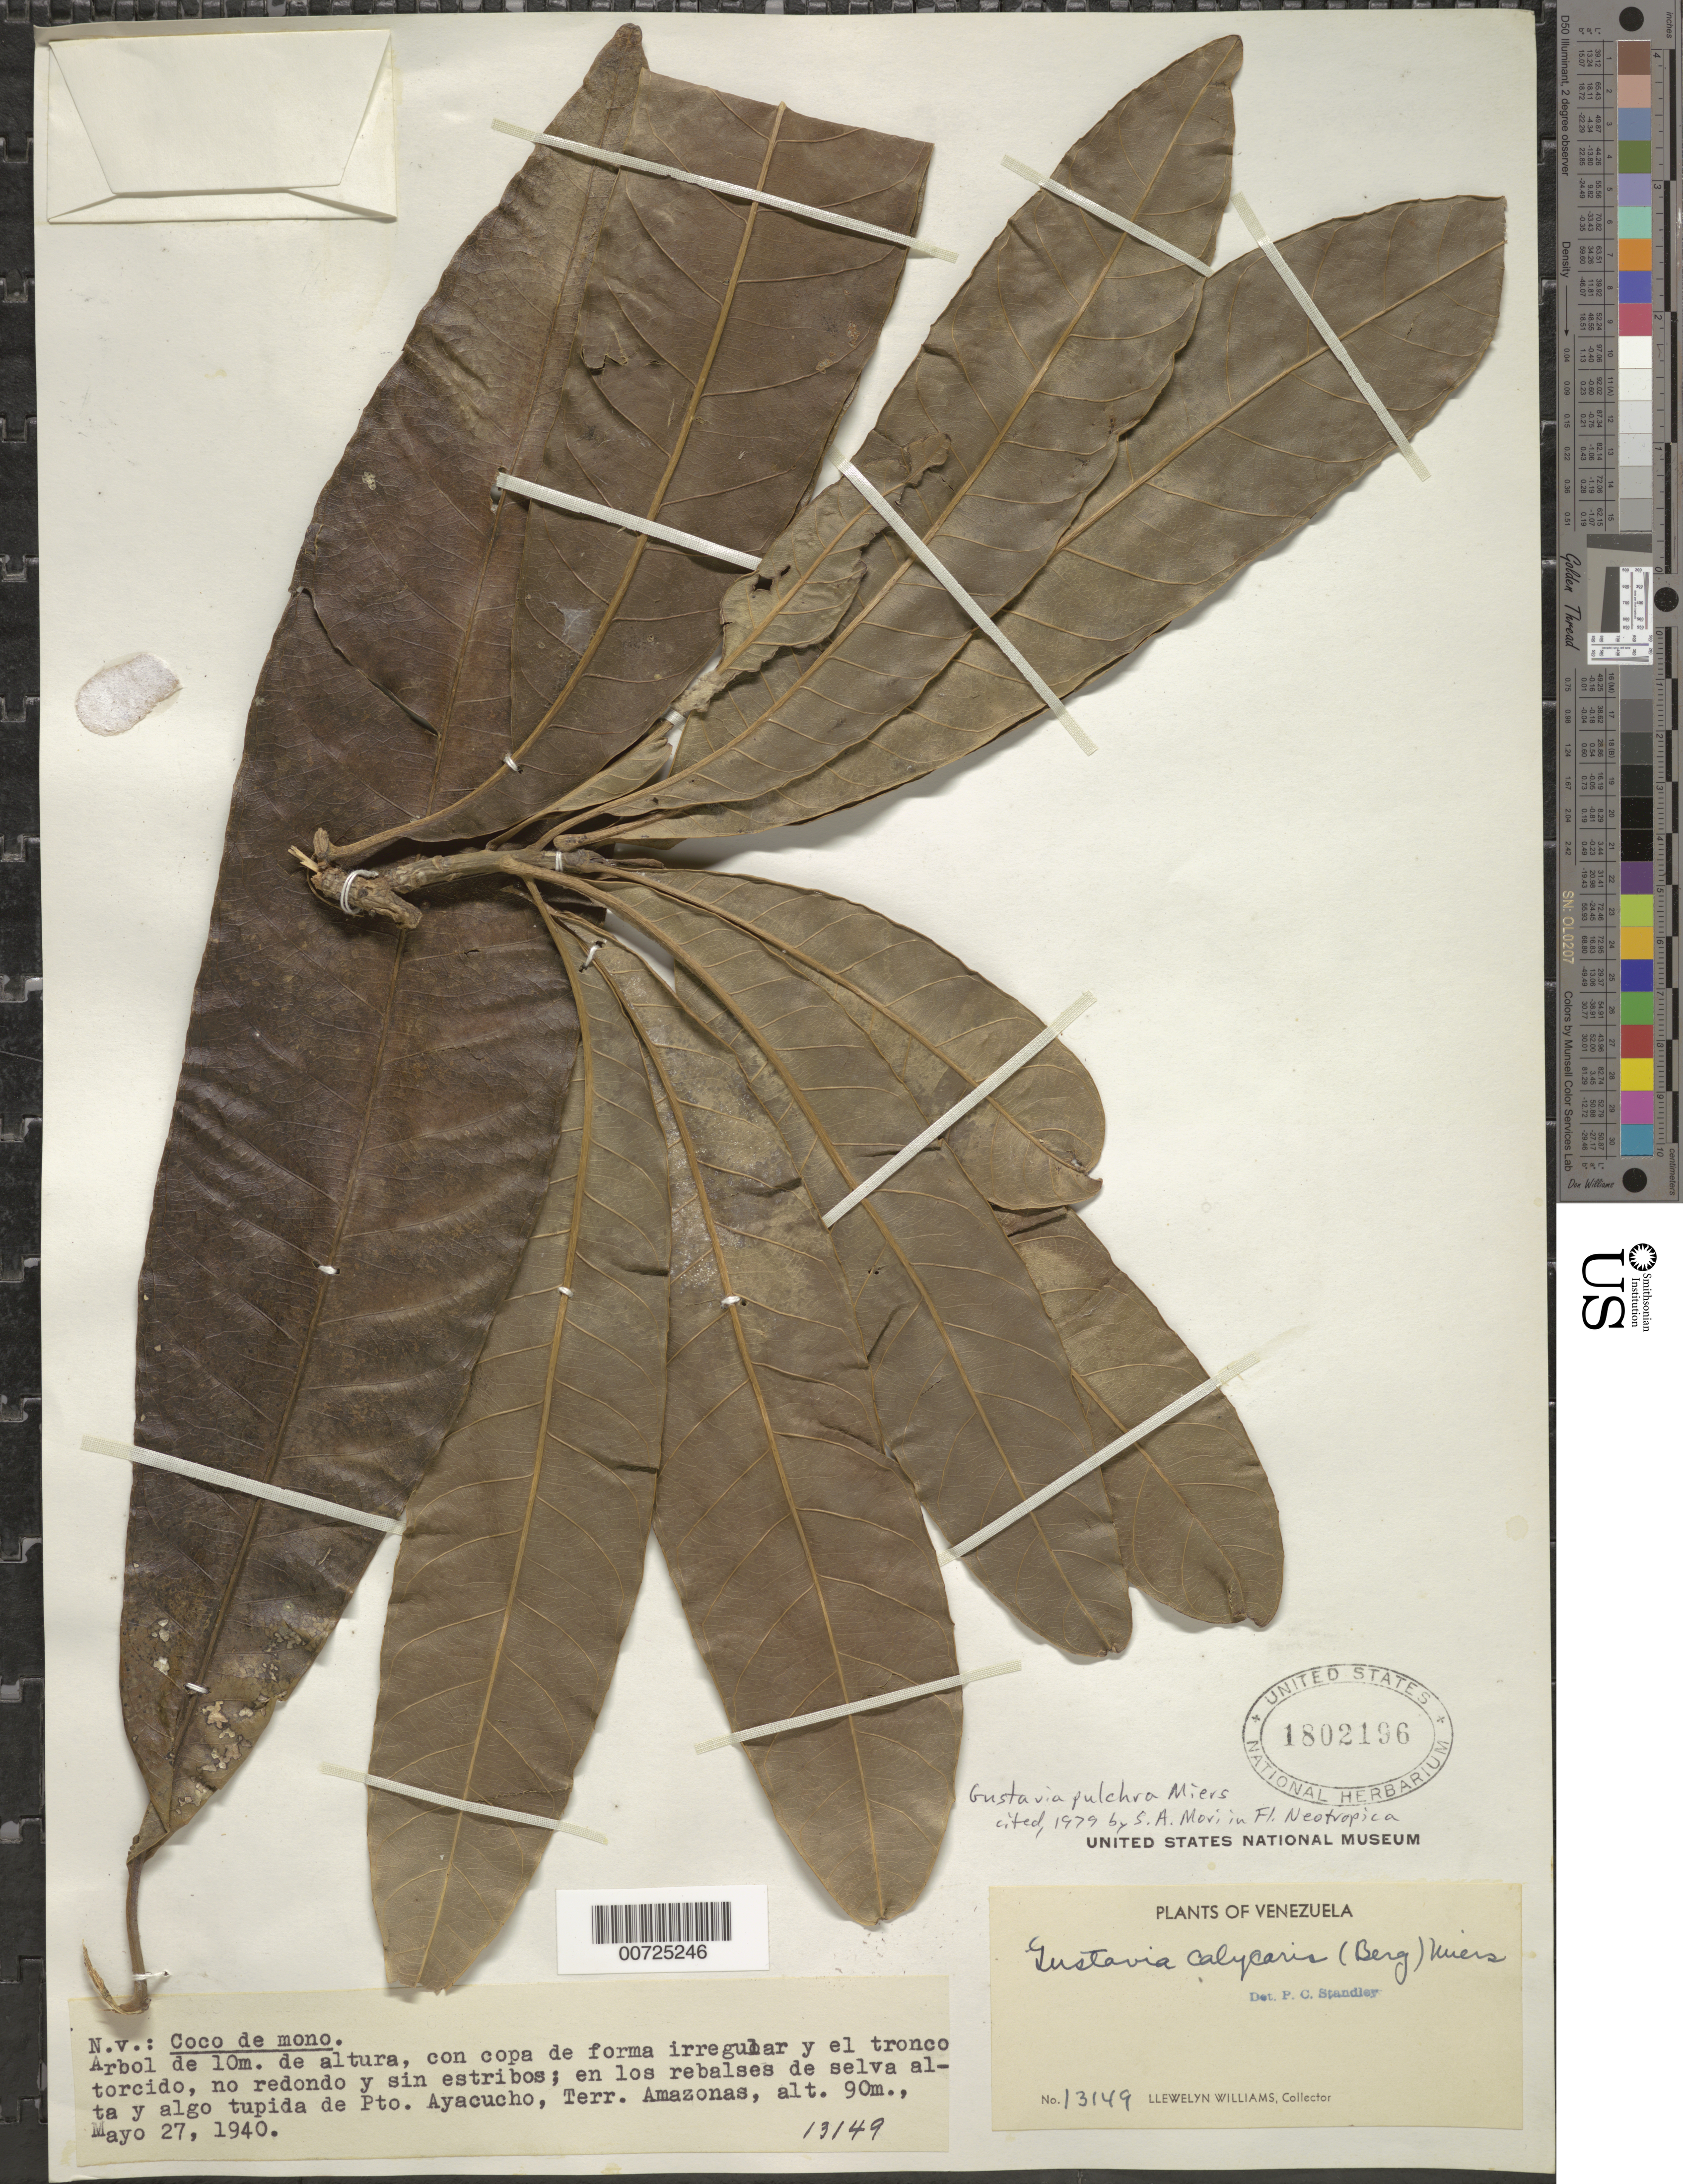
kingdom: Plantae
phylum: Tracheophyta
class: Magnoliopsida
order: Ericales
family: Lecythidaceae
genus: Gustavia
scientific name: Gustavia pulchra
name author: Miers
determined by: Mori, Scott A.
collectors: Ll. Williams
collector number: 13149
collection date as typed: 27-May-40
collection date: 1940-05-27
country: Venezuela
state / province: Amazonas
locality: Puerto Ayacucho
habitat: Rebalses de selva alta y algo tupida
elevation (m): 95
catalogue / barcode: US 1802196